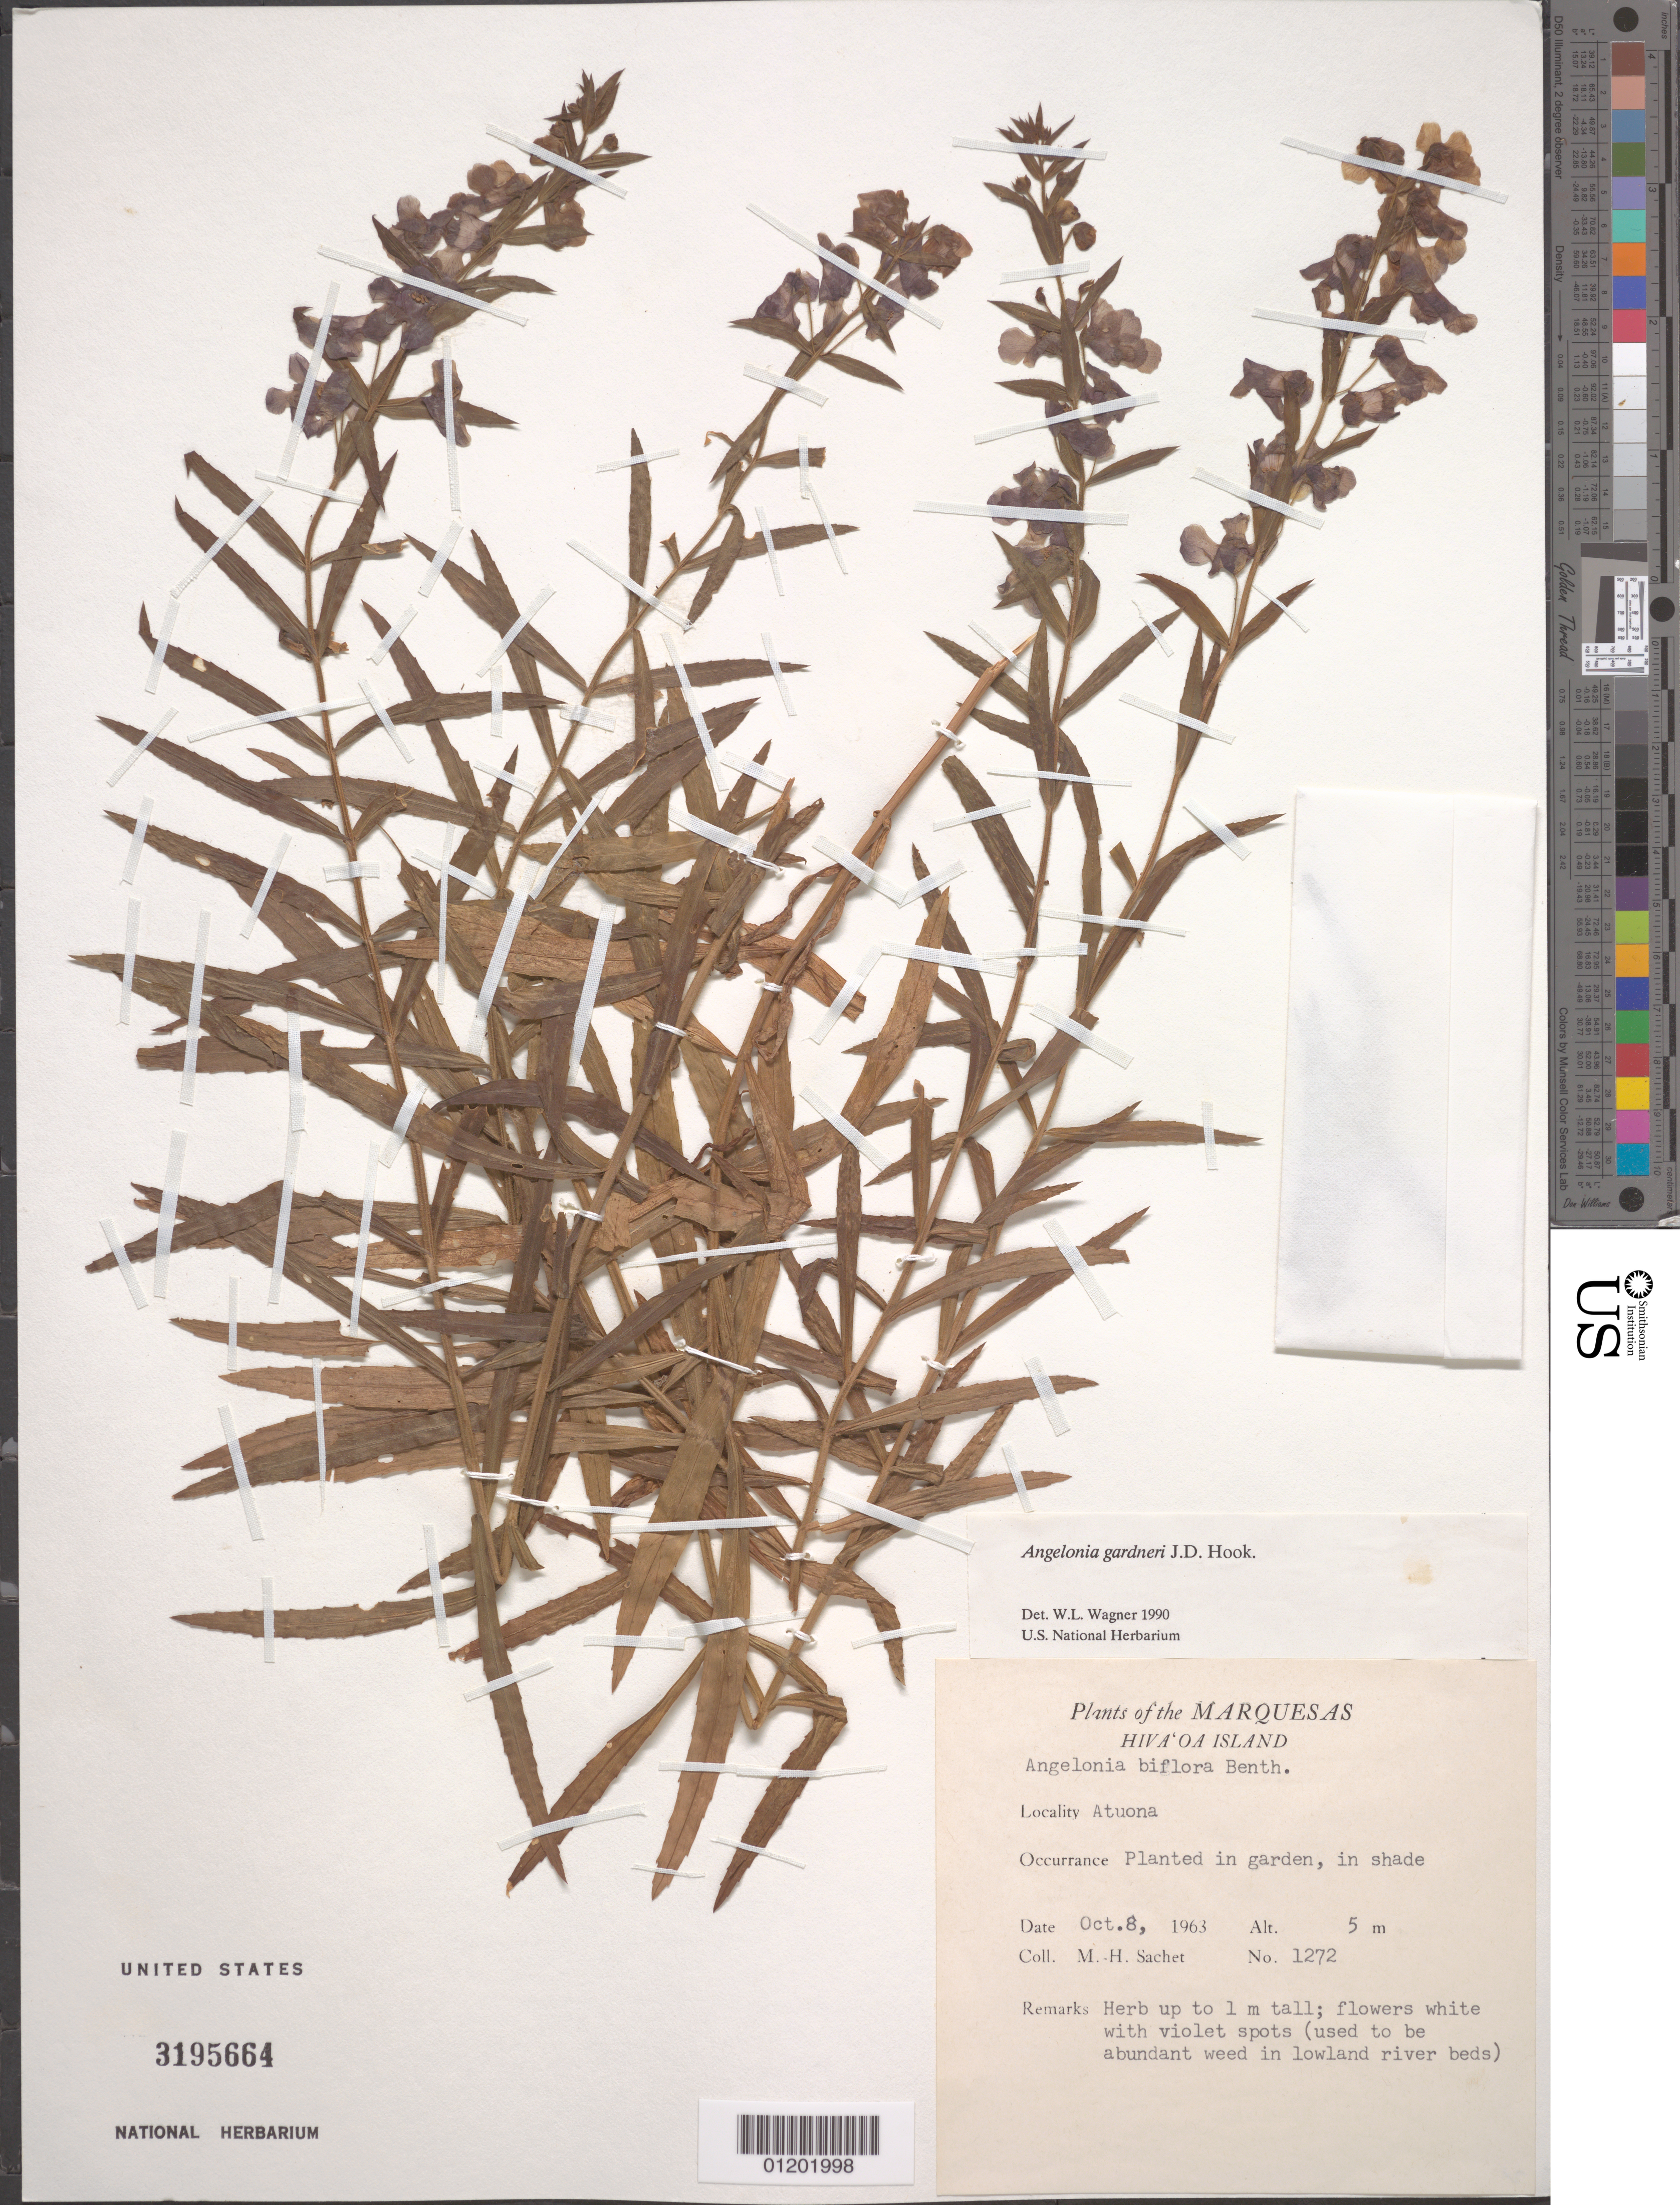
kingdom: Plantae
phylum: Tracheophyta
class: Magnoliopsida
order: Lamiales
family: Plantaginaceae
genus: Angelonia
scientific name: Angelonia gardneri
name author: Hook. f.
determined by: Wagner, W. L., (BOT), Smithsonian Institution - National Museum of Natural History (UNITED STATES)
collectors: M.-H. Sachet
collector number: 1272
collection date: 1963-10-08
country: French Polynesia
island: Hiva Oa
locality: Atuona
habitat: Planted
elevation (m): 5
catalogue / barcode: US 3195664